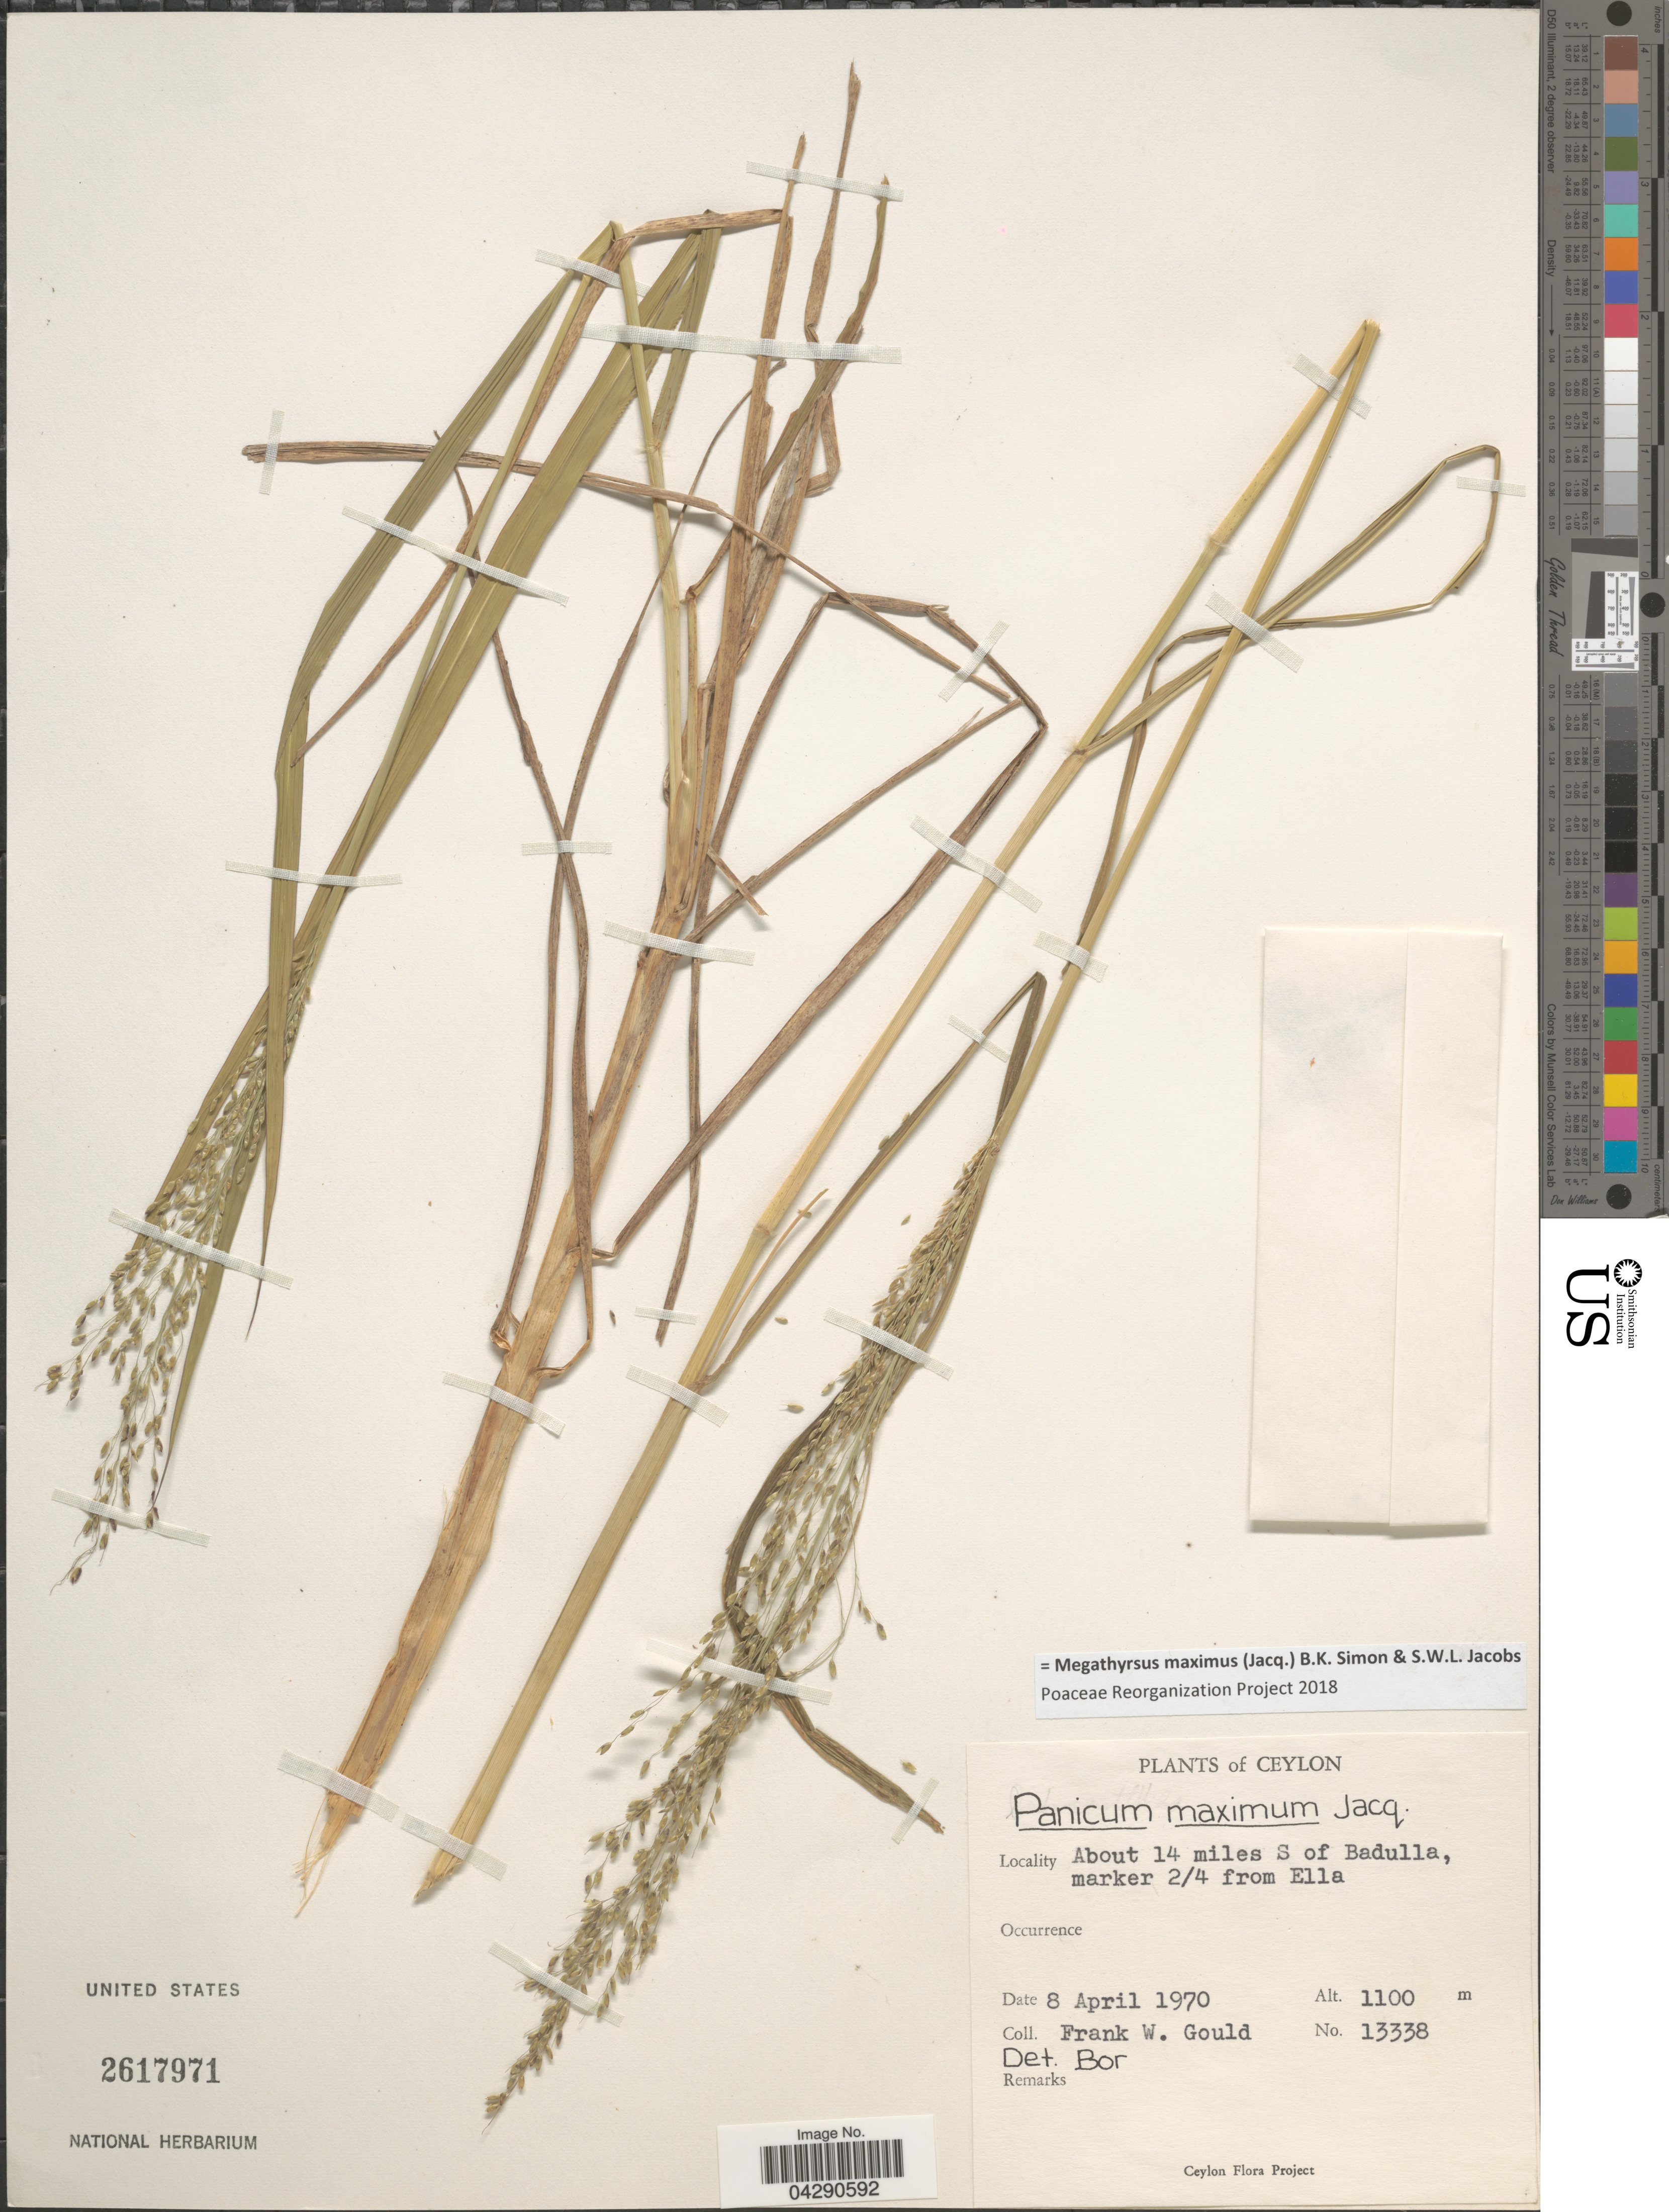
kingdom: Plantae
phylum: Tracheophyta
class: Liliopsida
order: Poales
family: Poaceae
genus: Megathyrsus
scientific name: Megathyrsus maximus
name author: (Jacq.) B.K. Simon & S.W.L. Jacobs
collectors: F. W. Gould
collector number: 13338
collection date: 1970-04-08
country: Sri Lanka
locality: Ceylon. About 14 miles S of Badulla, marker 2/4 from Ella.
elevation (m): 1100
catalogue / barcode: US 2617971